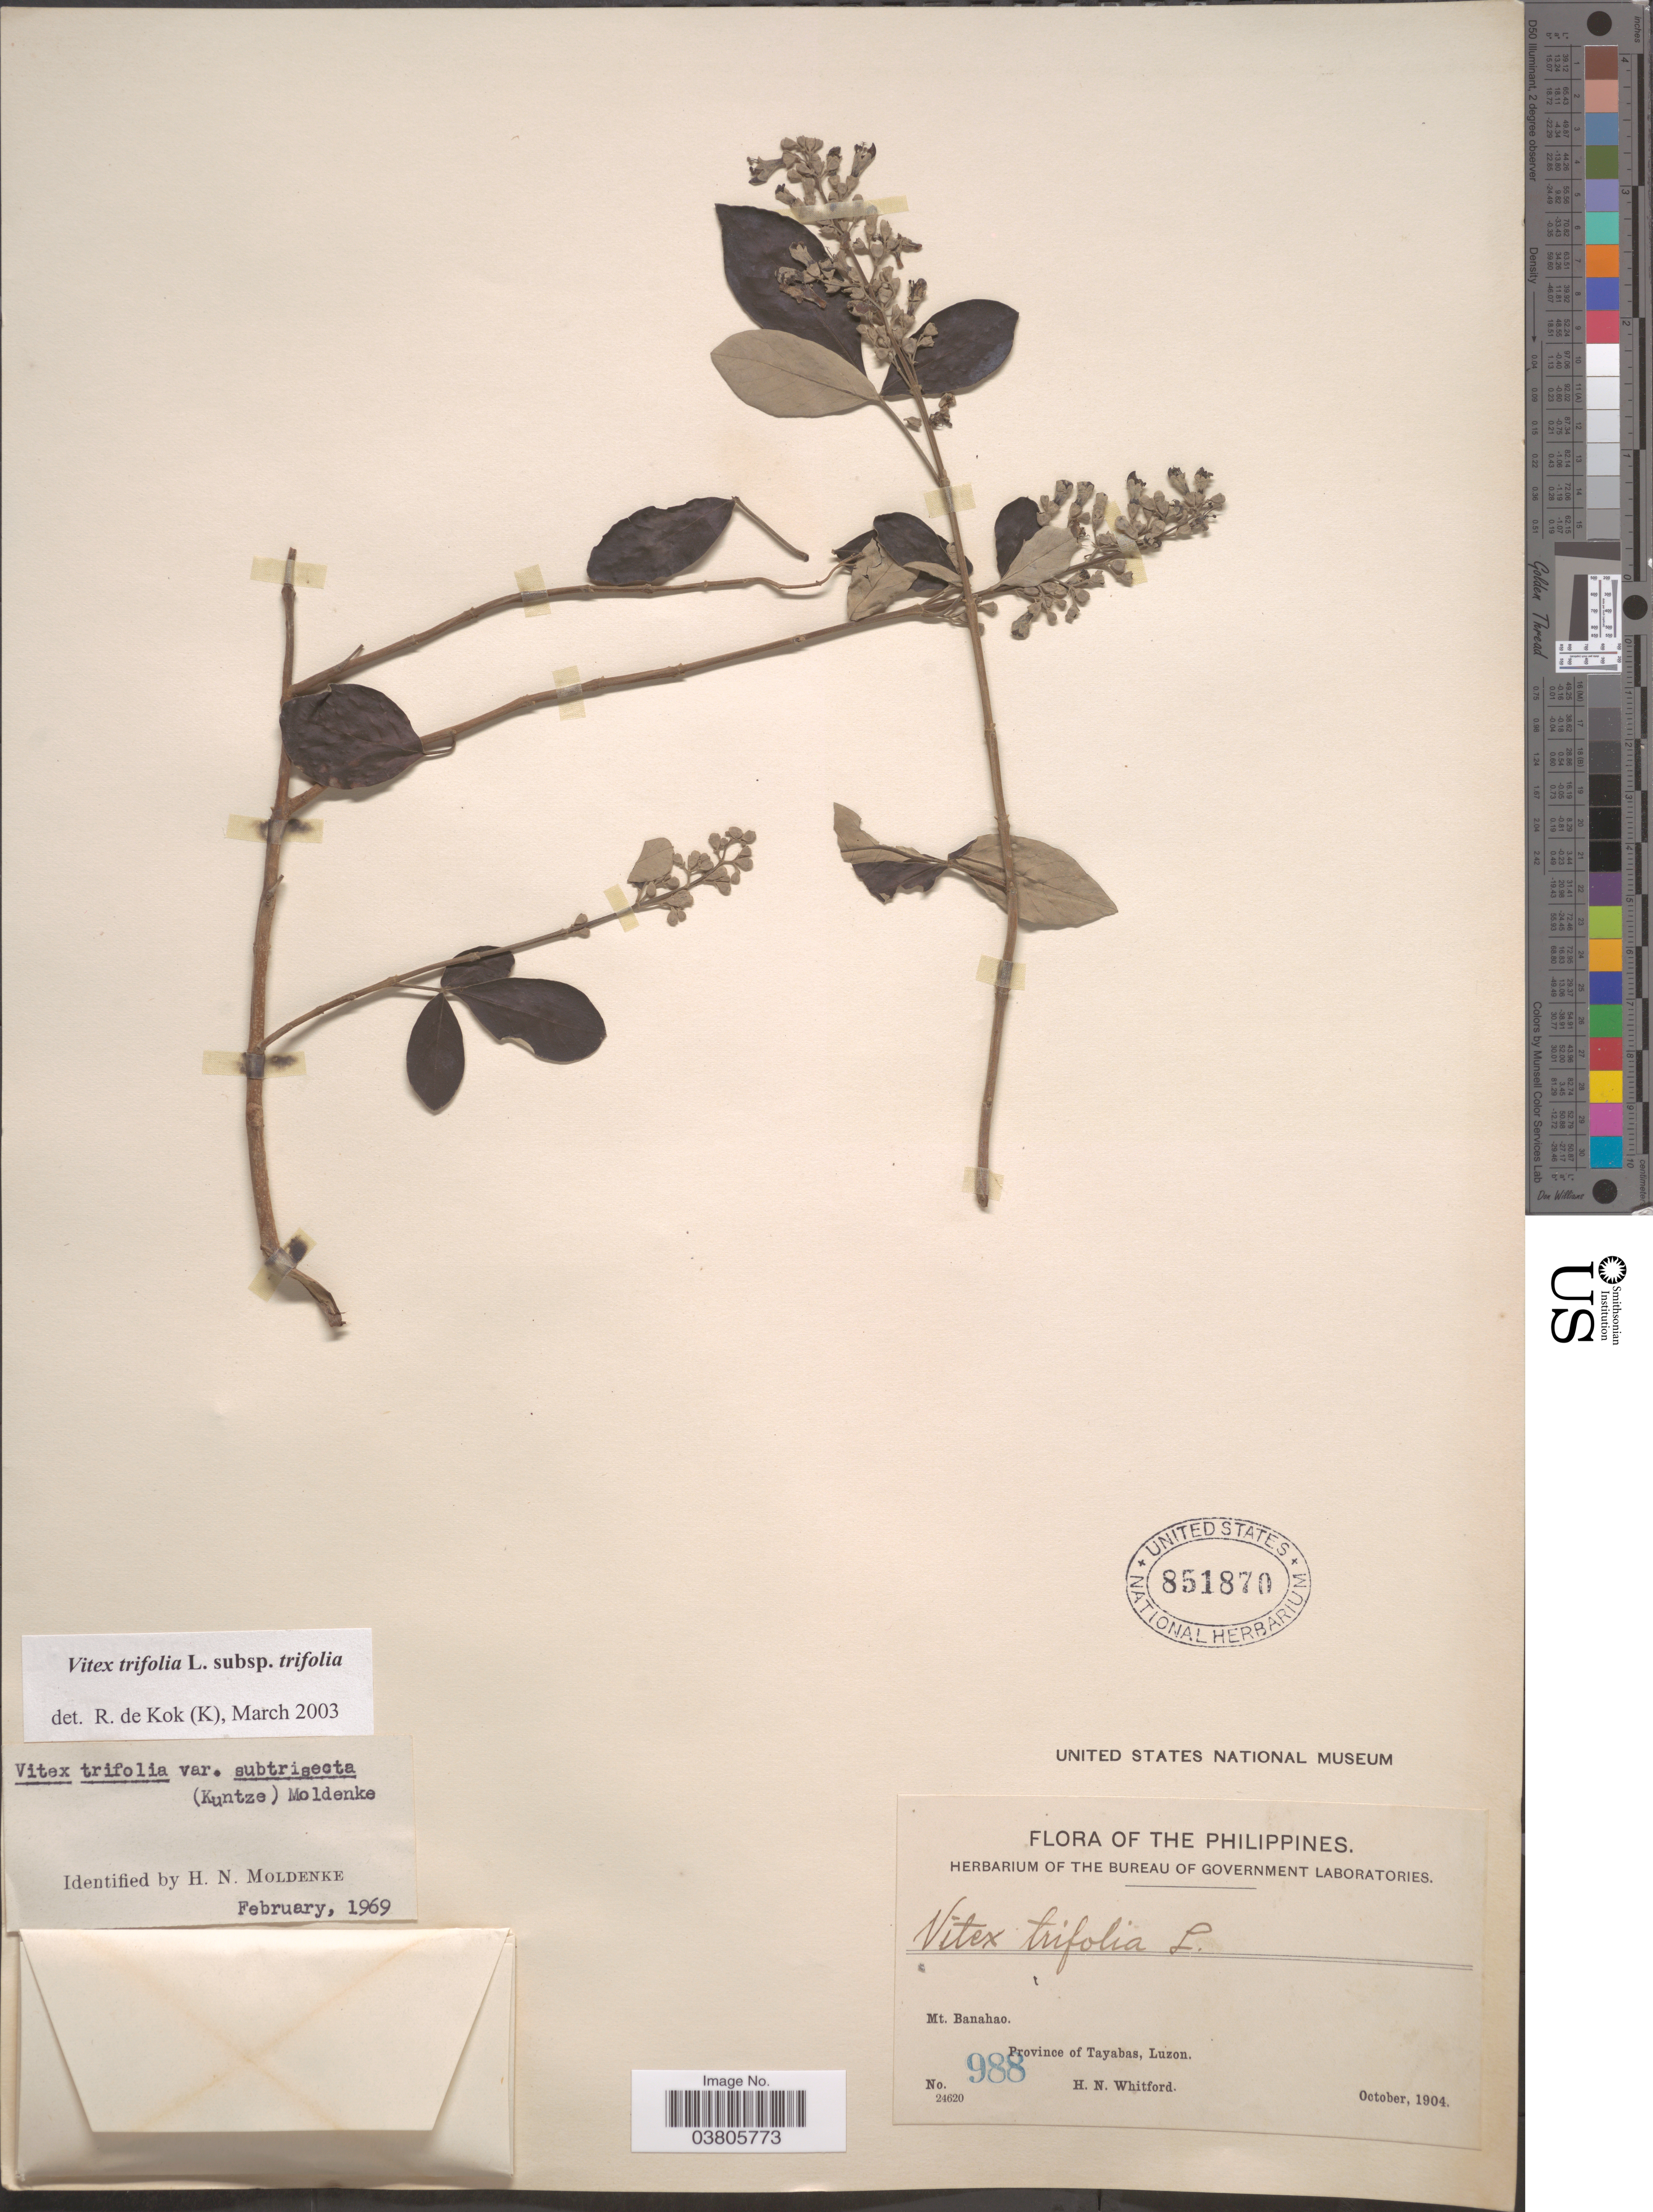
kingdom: Plantae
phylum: Tracheophyta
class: Magnoliopsida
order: Lamiales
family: Lamiaceae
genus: Vitex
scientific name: Vitex trifolia subsp. trifolia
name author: Vahl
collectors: H. N. Whitford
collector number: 988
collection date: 1904-10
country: Philippines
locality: Mt. Banahao. Province of Tayabas, Luzon.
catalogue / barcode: US 851870